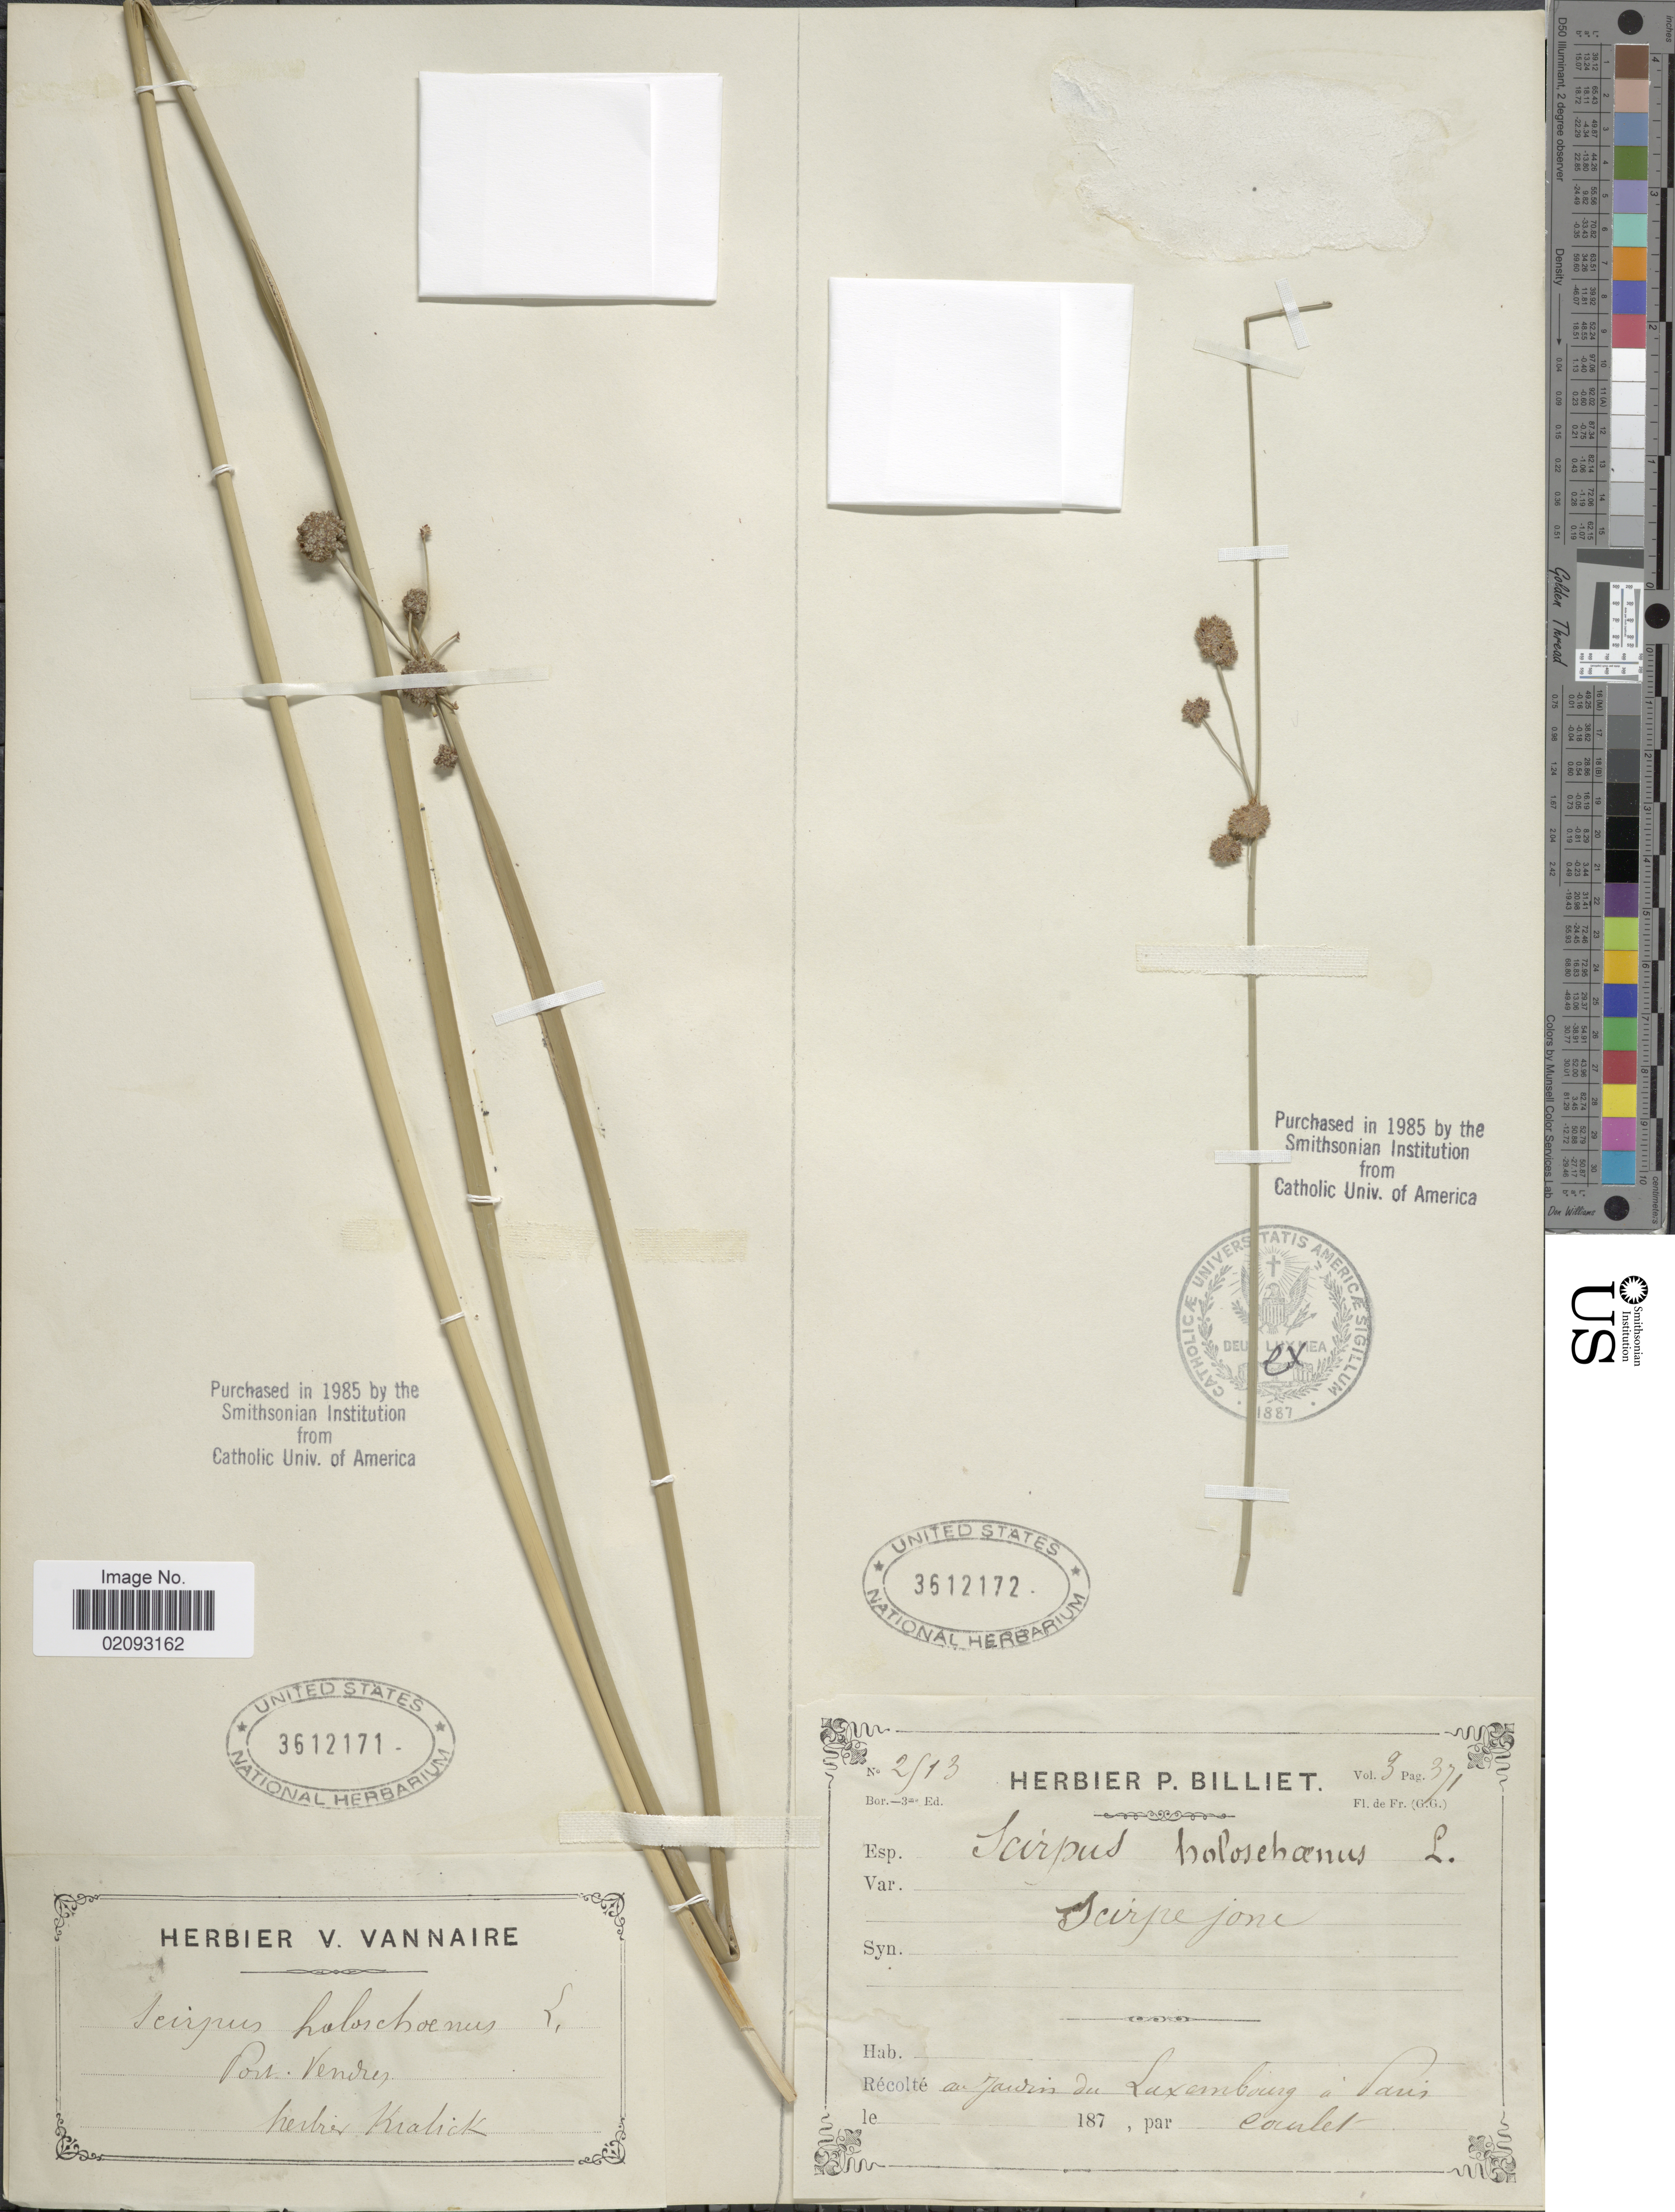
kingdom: Plantae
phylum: Tracheophyta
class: Liliopsida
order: Poales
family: Cyperaceae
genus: Scirpoides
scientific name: Scirpoides holoschoenus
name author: (L.) Soják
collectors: Ex Herb. P. Billiet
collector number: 2913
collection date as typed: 187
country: France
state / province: Île-de-France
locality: An Jardin du Luxembourg a Paris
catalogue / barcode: US 3612172-2